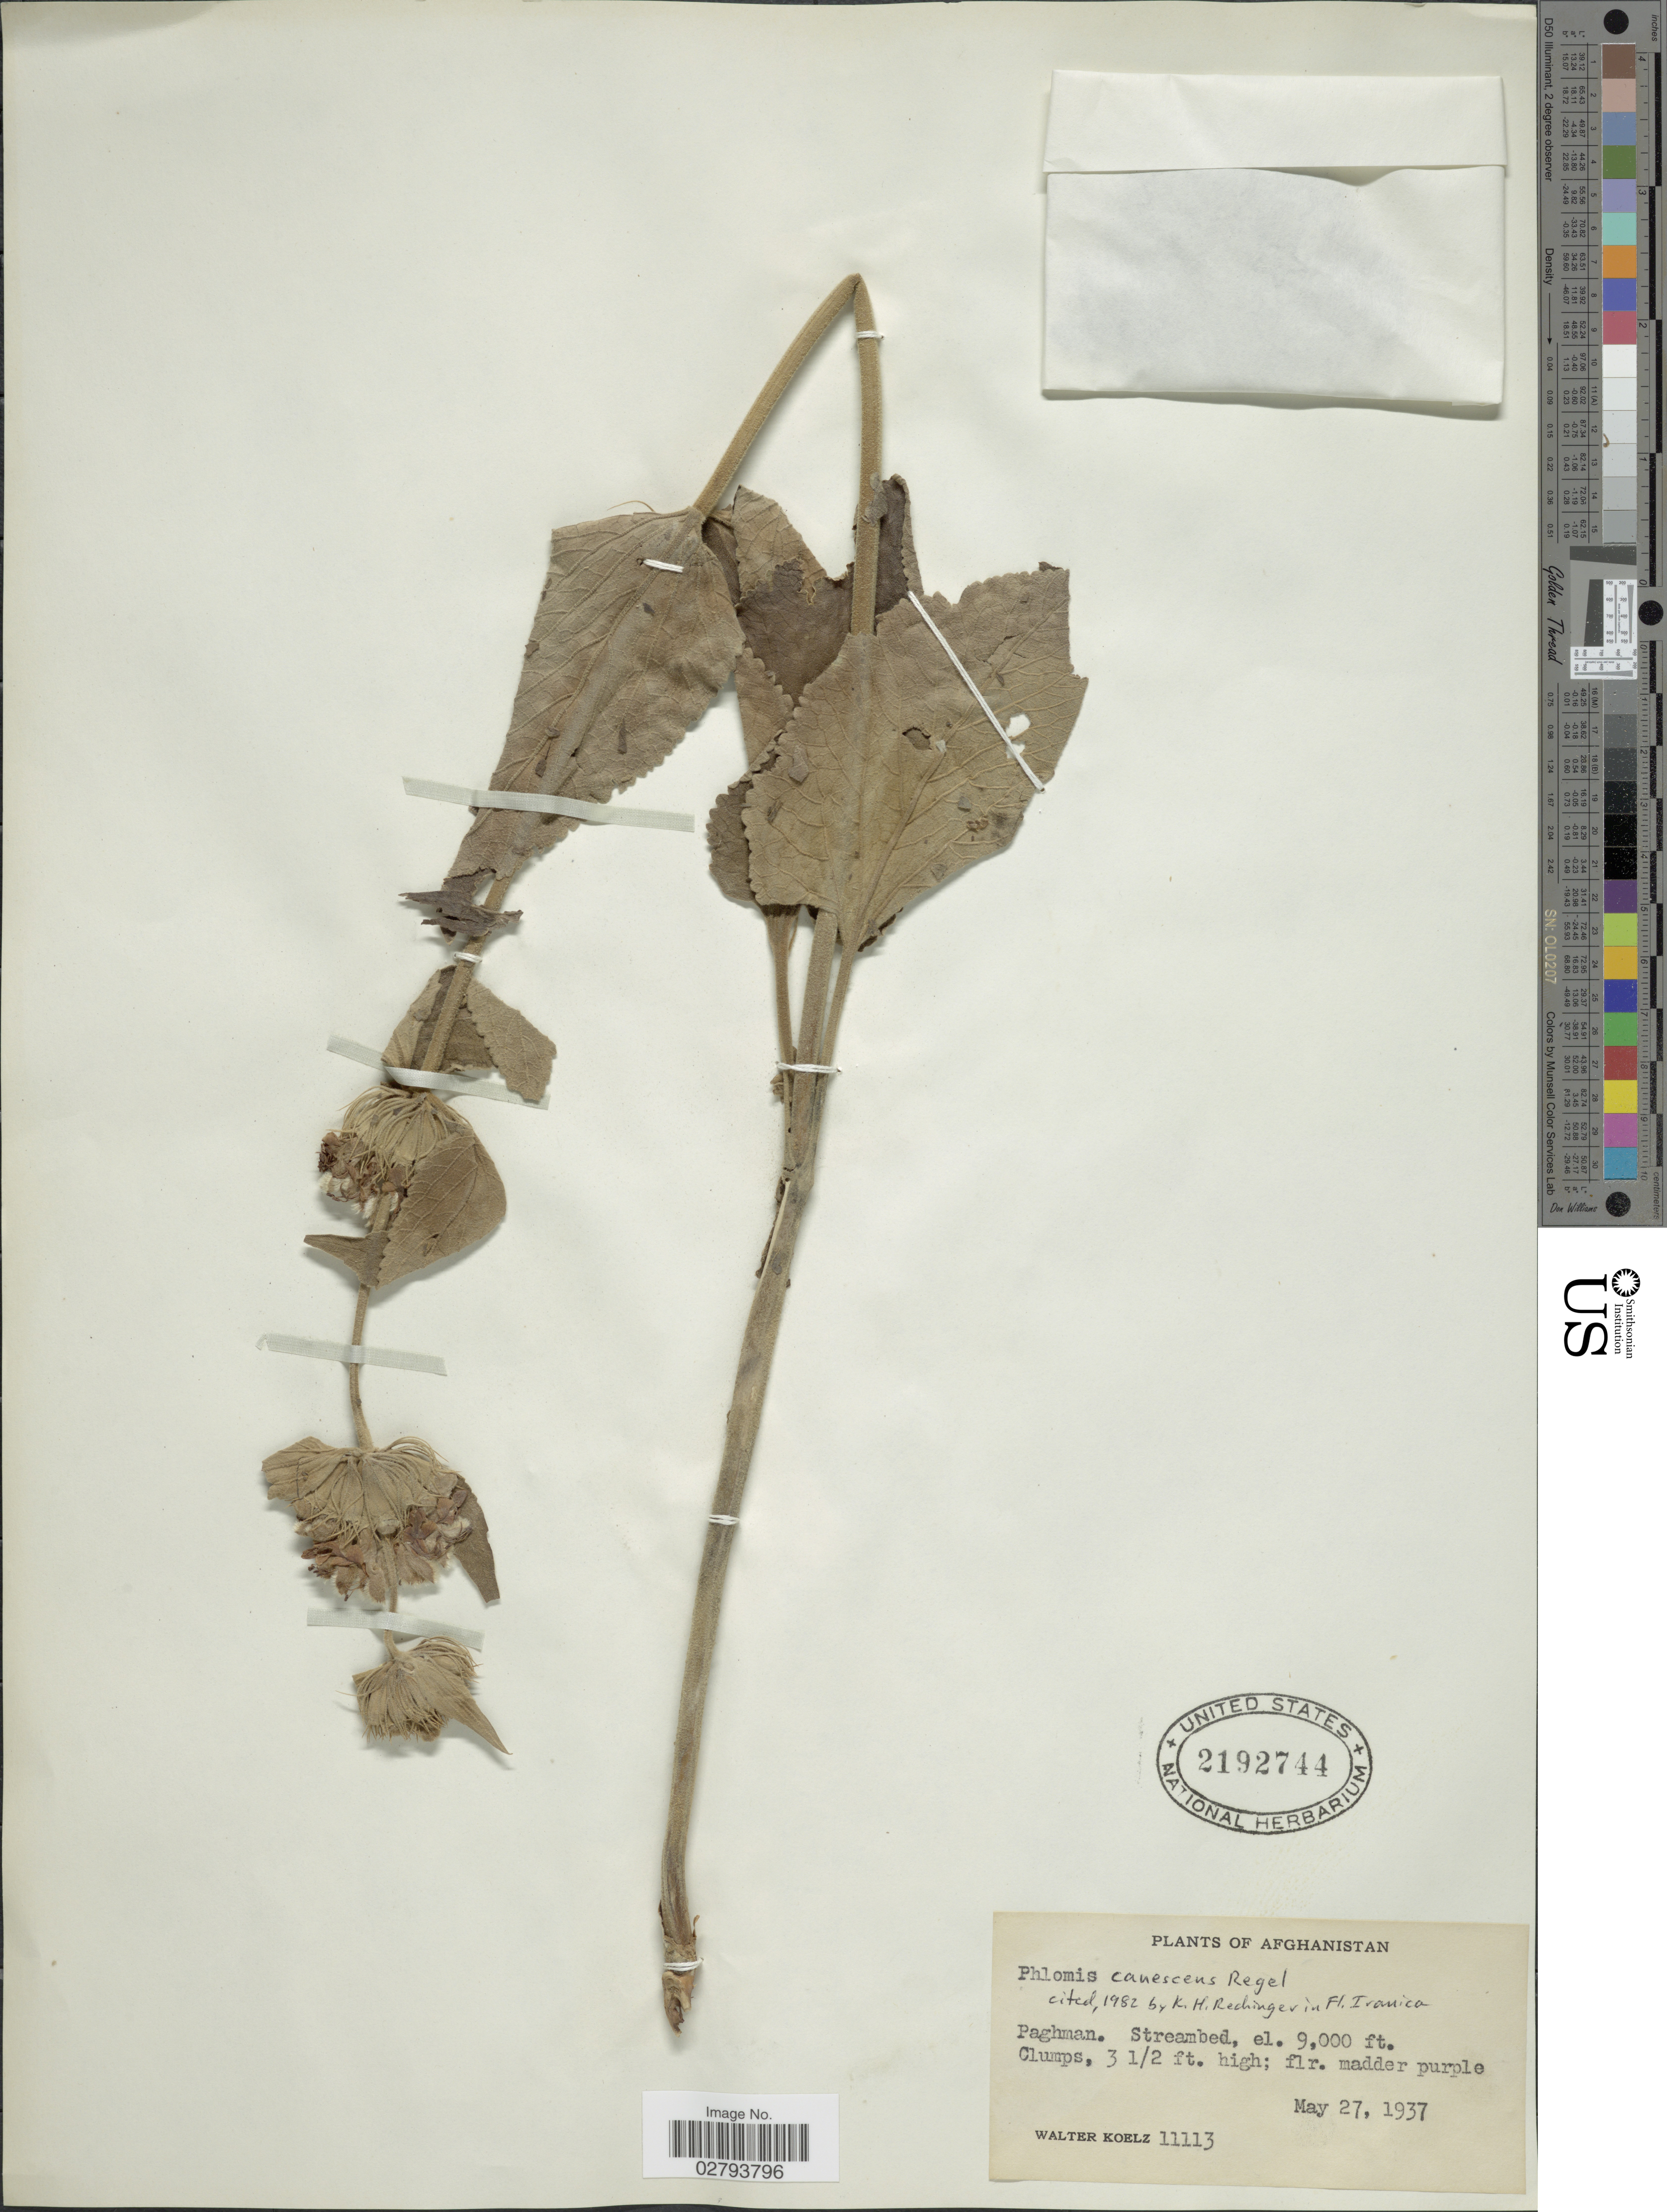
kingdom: Plantae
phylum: Tracheophyta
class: Magnoliopsida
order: Lamiales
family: Lamiaceae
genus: Phlomoides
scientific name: Phlomoides canescens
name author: (A. Regel) Adylov et al.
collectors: W. N. Koelz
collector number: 11113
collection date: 1937-05-27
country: Afghanistan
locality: Paghman, Streambed.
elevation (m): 2743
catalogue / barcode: US 2192744